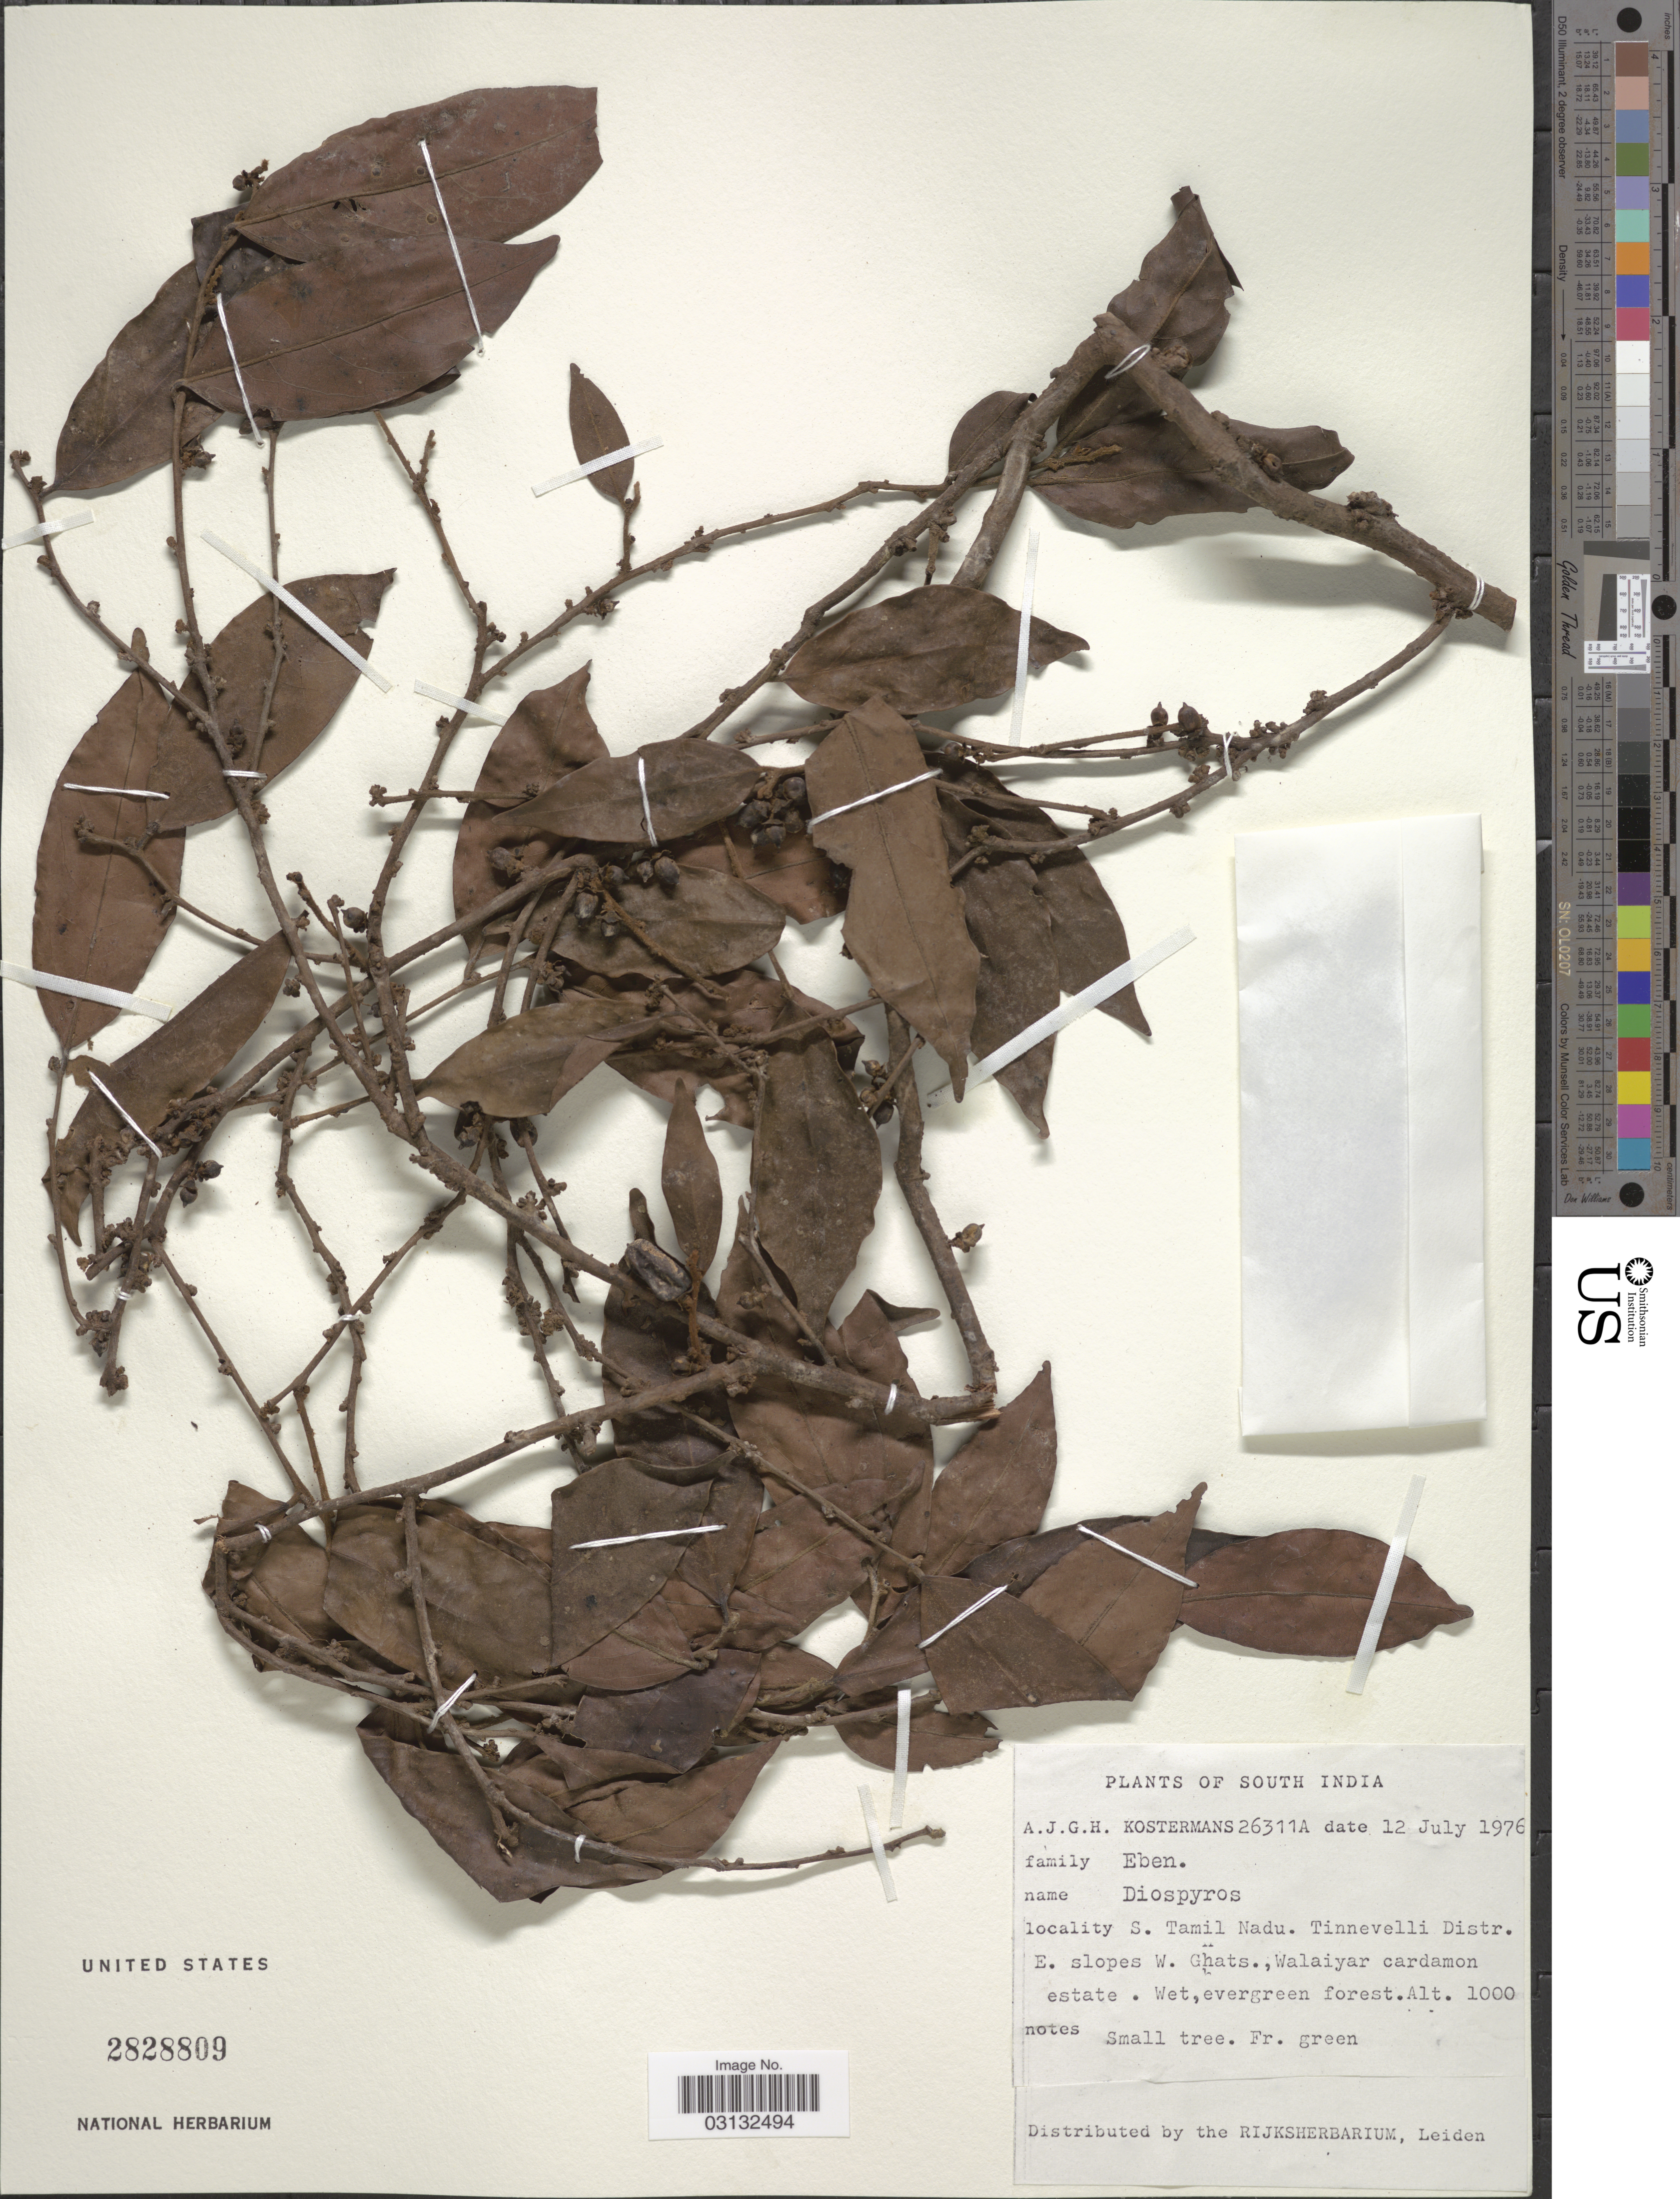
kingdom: Plantae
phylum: Tracheophyta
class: Magnoliopsida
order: Ericales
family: Ebenaceae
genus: Diospyros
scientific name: Diospyros sp.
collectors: A. J. G. Kostermans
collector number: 26311A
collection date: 1976-07-12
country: India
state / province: Tamil Nadu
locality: South India. S. Tamil Nadu. Tinnevelli Distr. E. slopes W. Ghats., Walaiyar cardamon estate.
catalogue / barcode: US 2828809